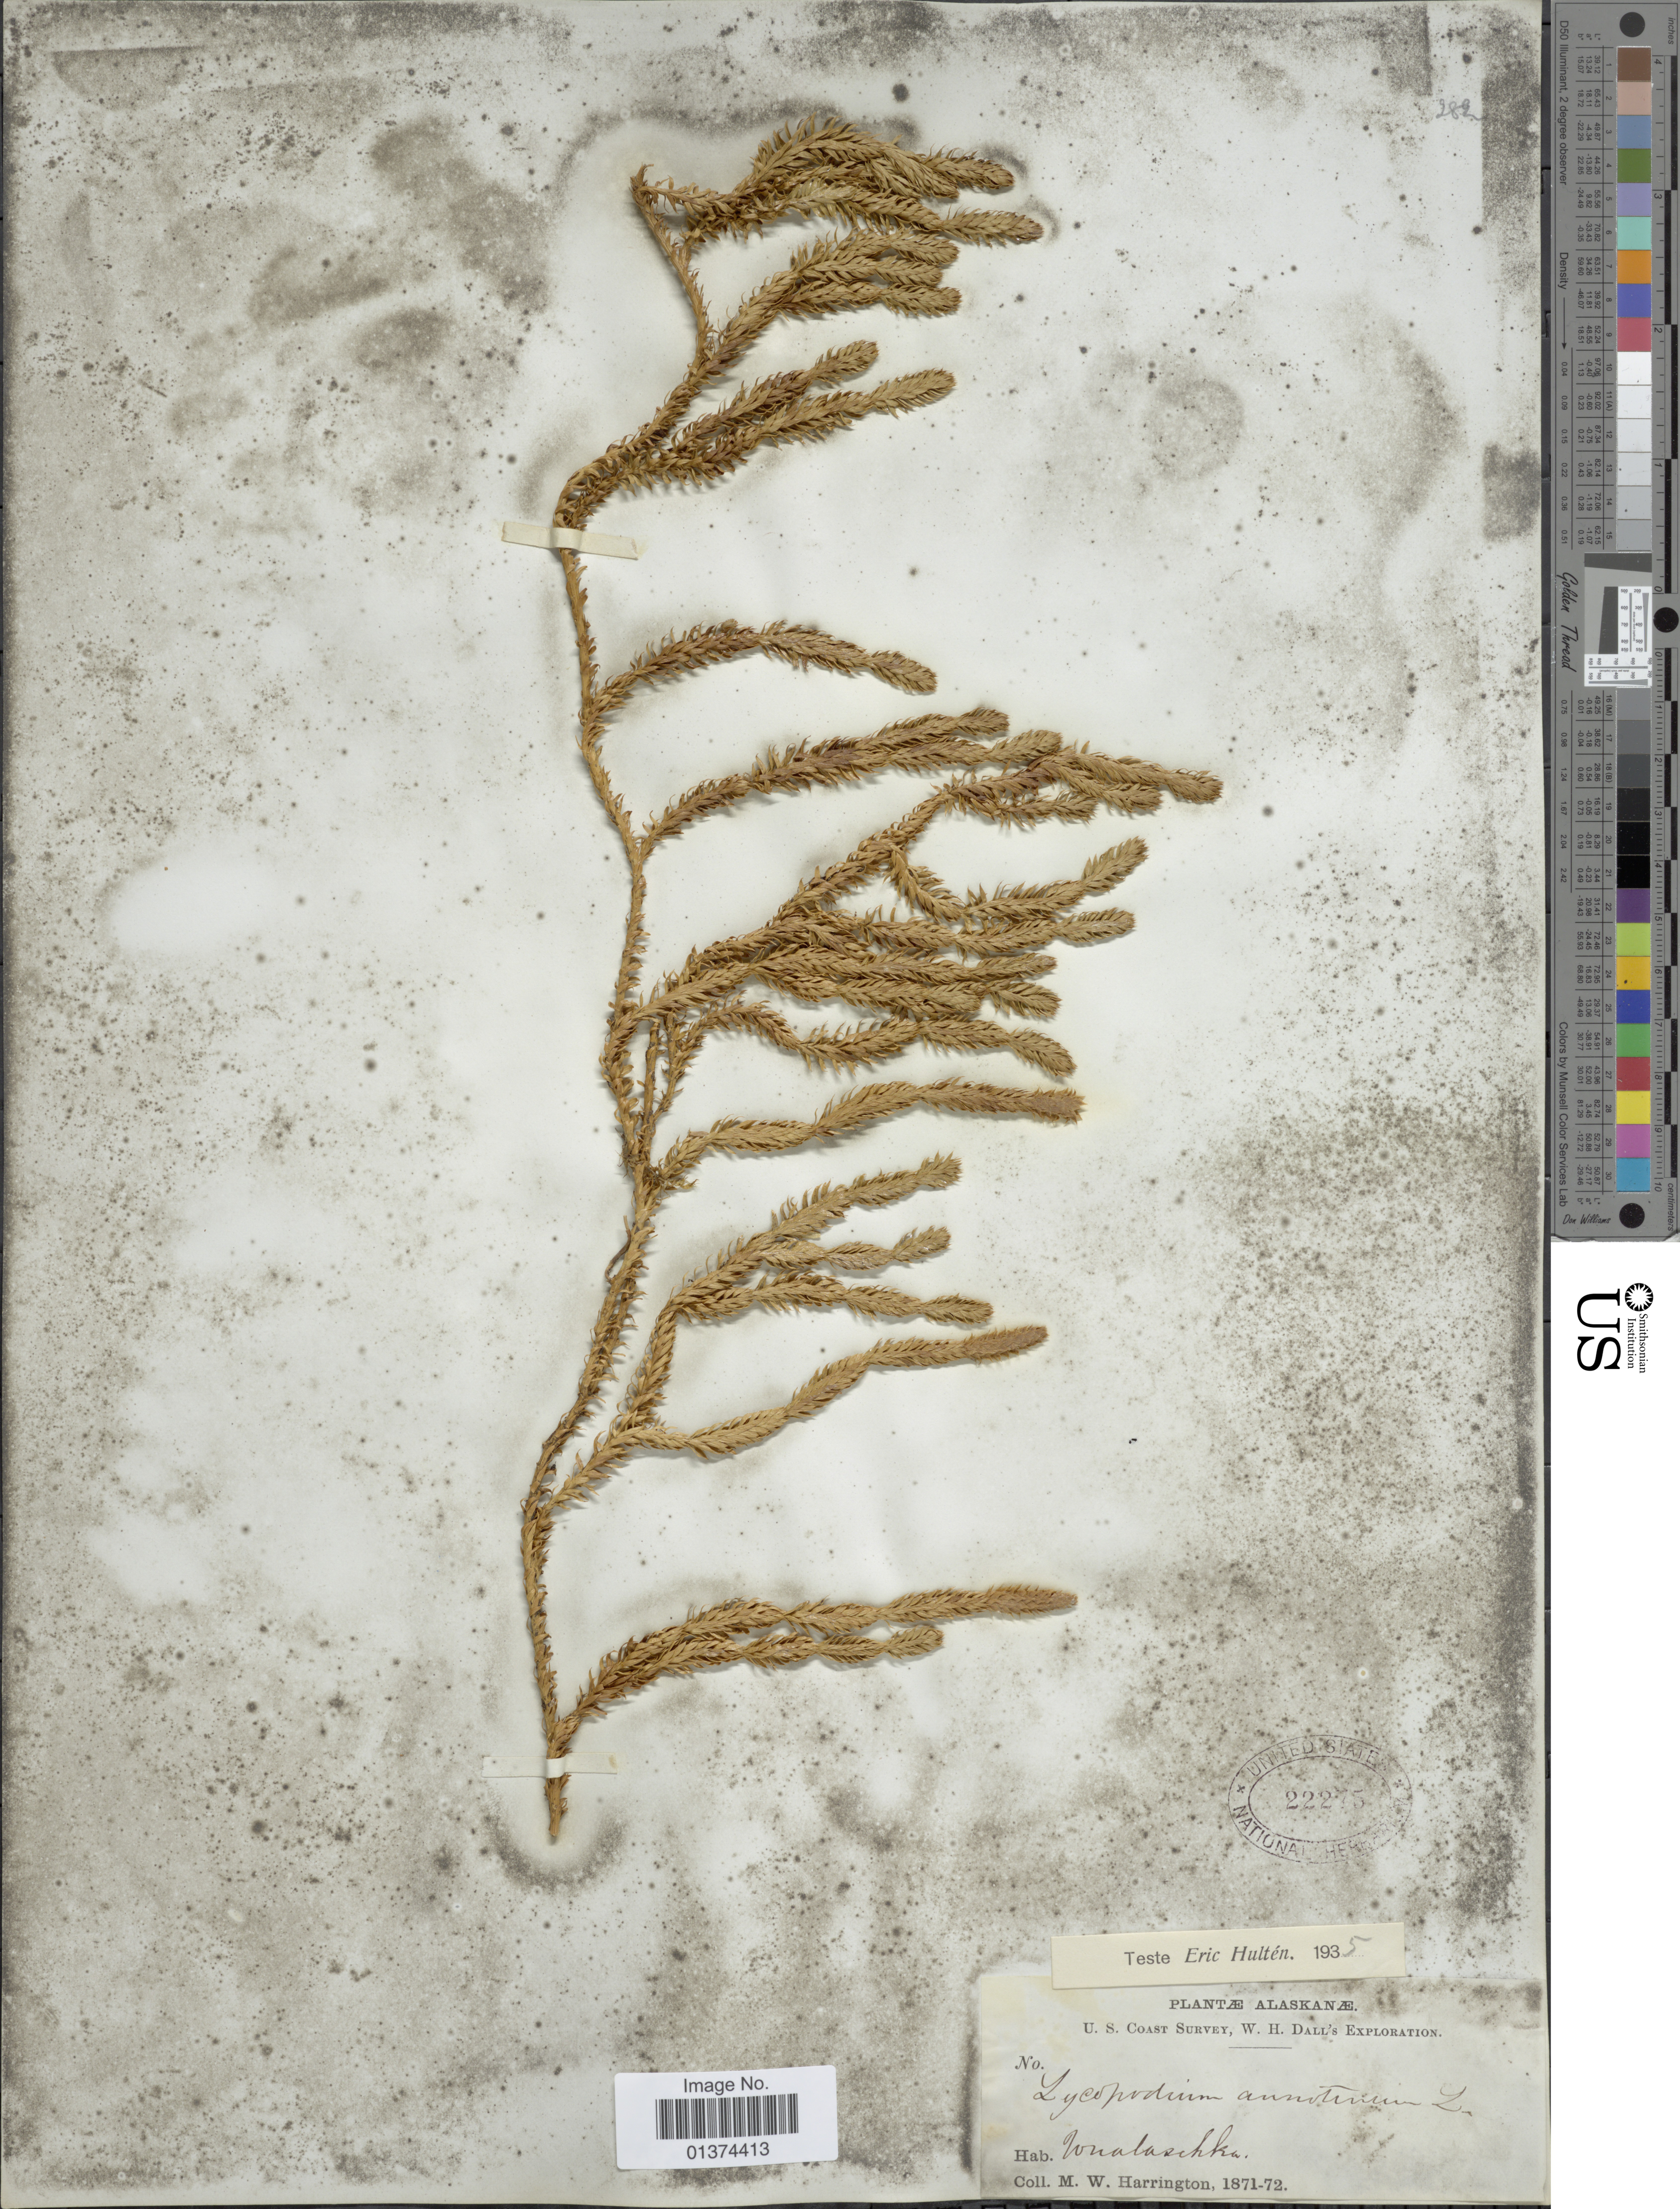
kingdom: Plantae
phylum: Tracheophyta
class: Lycopodiopsida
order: Lycopodiales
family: Lycopodiaceae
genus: Spinulum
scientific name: Spinulum annotinum subsp. annotinum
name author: (L.) A. Haines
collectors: M. W. Harrington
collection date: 1871/1872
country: United States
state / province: Alaska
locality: Unalaschka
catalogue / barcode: US 22275